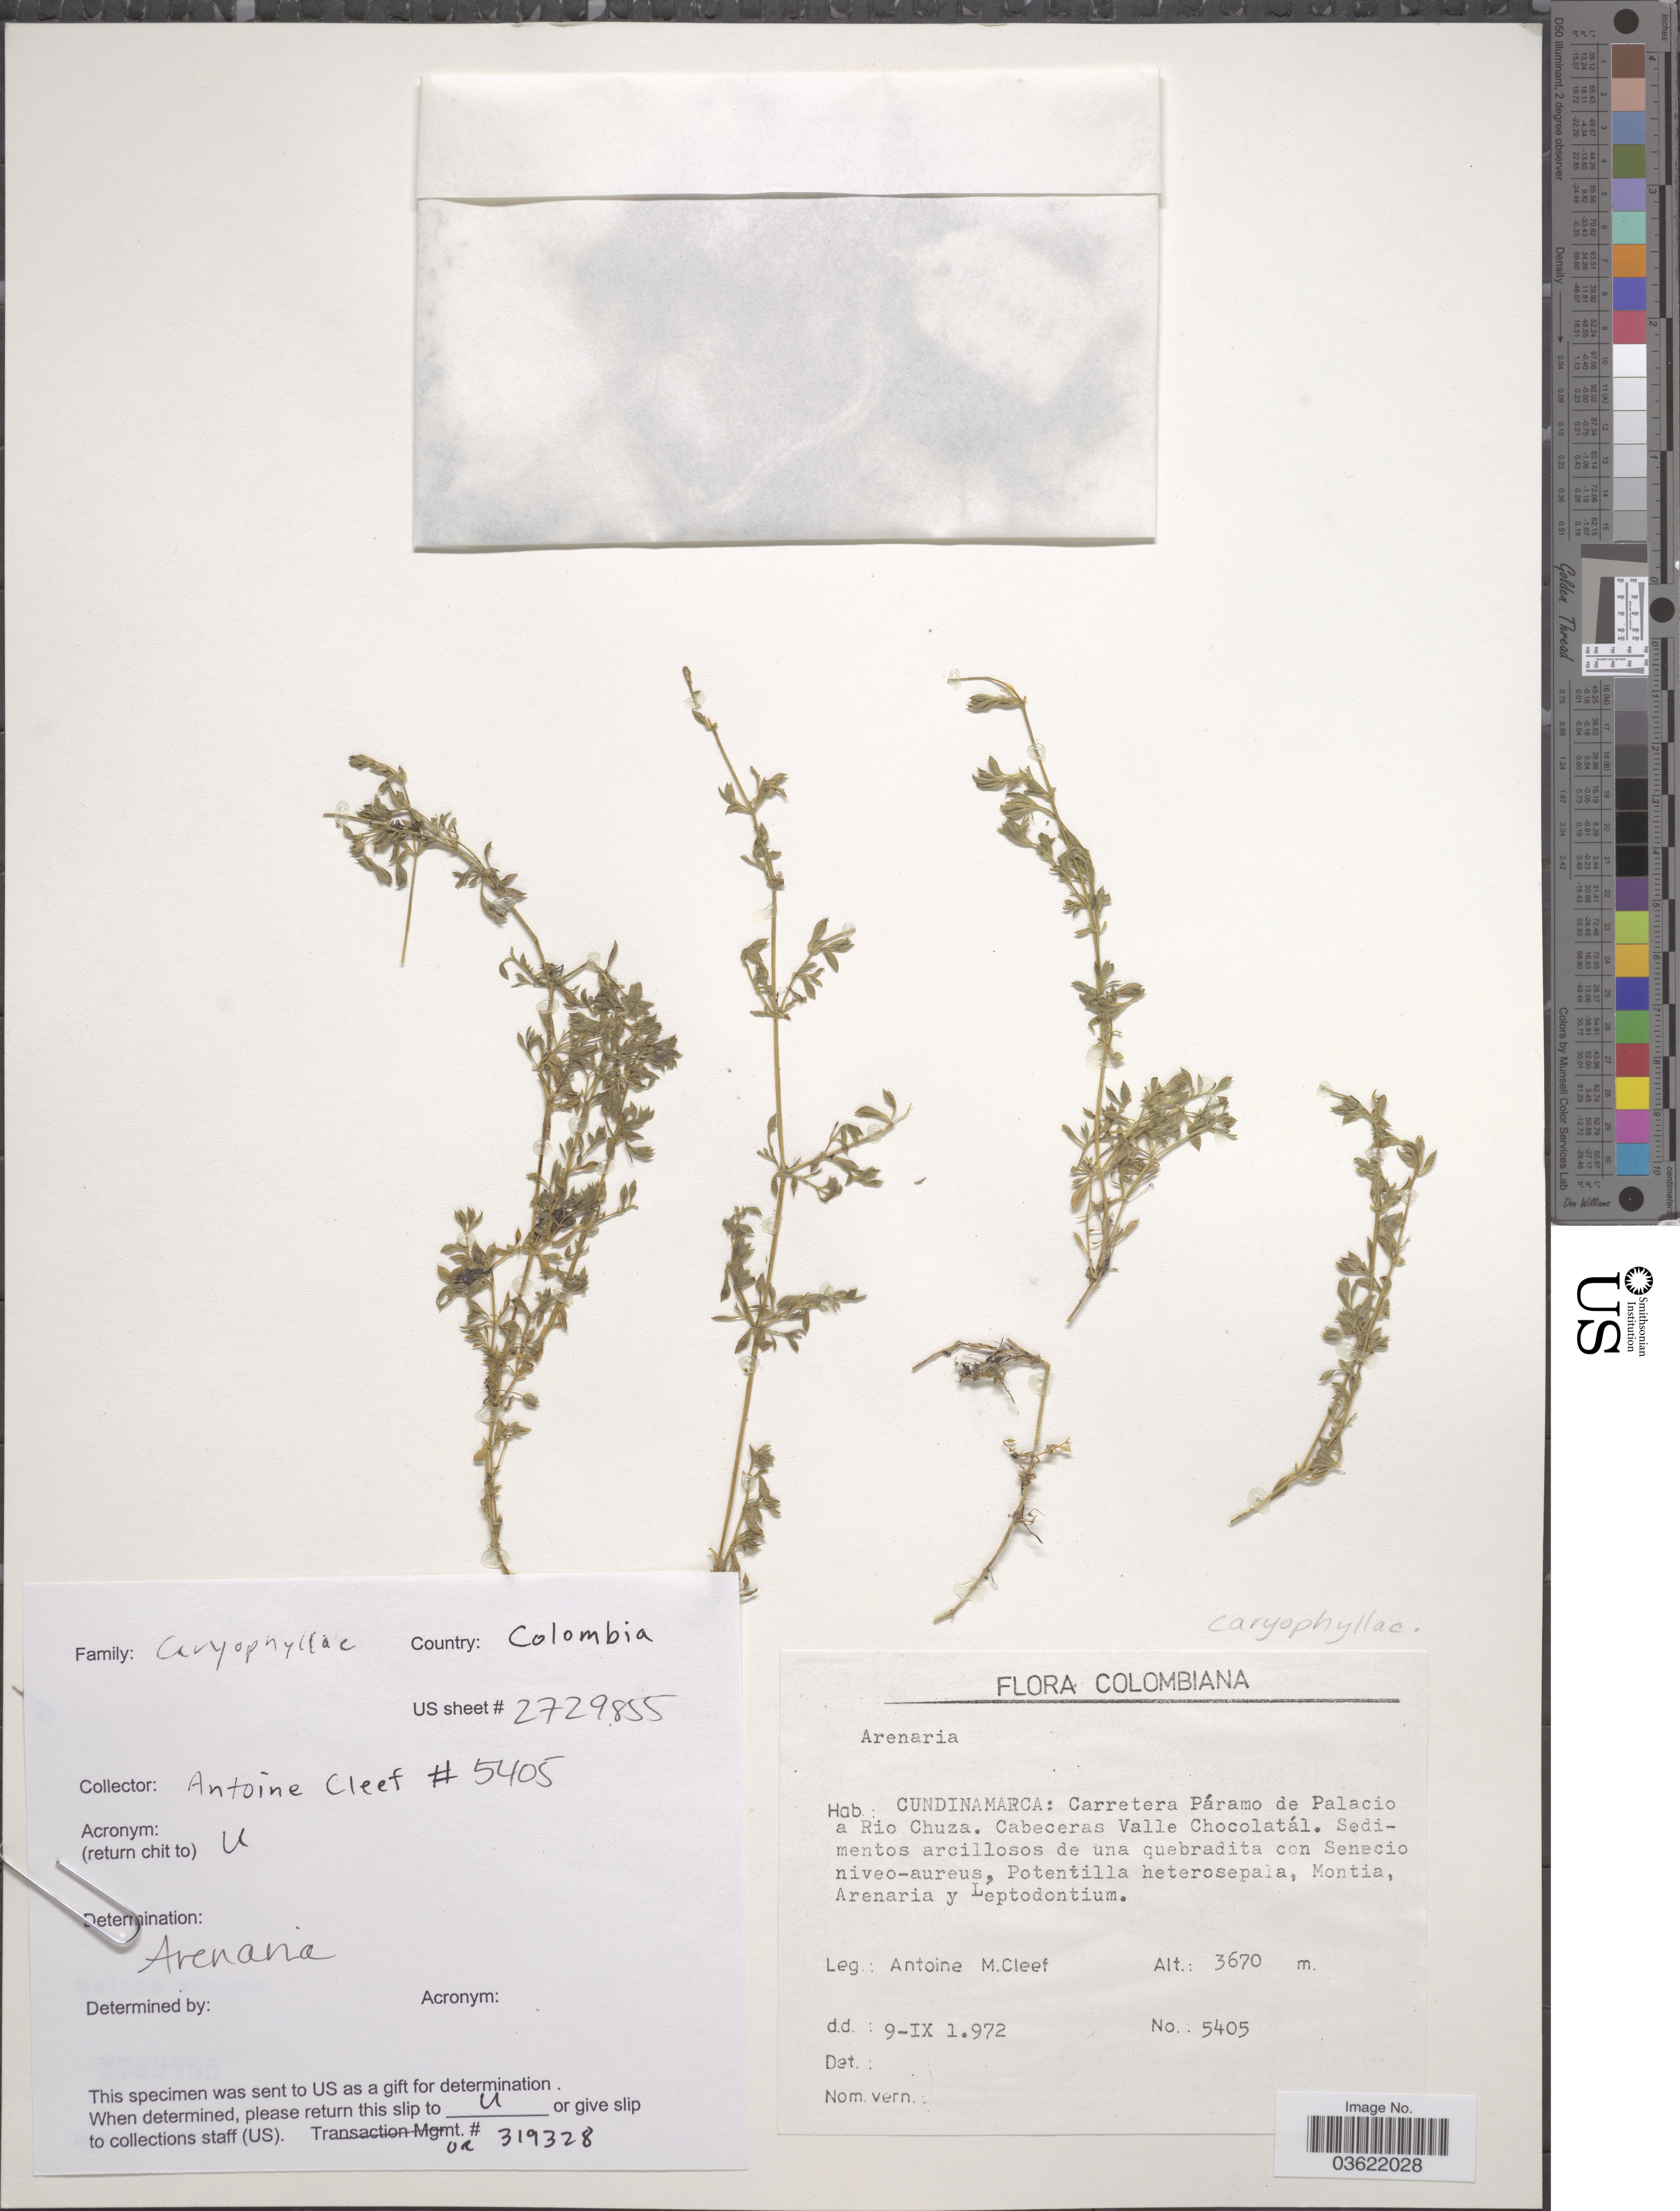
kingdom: Plantae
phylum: Tracheophyta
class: Magnoliopsida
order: Caryophyllales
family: Caryophyllaceae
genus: Arenaria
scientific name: Arenaria sp.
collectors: A. M. Cleef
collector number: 5405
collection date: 1972-09-09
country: Colombia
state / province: Cundinamarca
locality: Carretera Páramo de Palacio a Rio Chuza. Cabeceras Valle Chocolatál.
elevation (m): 3670